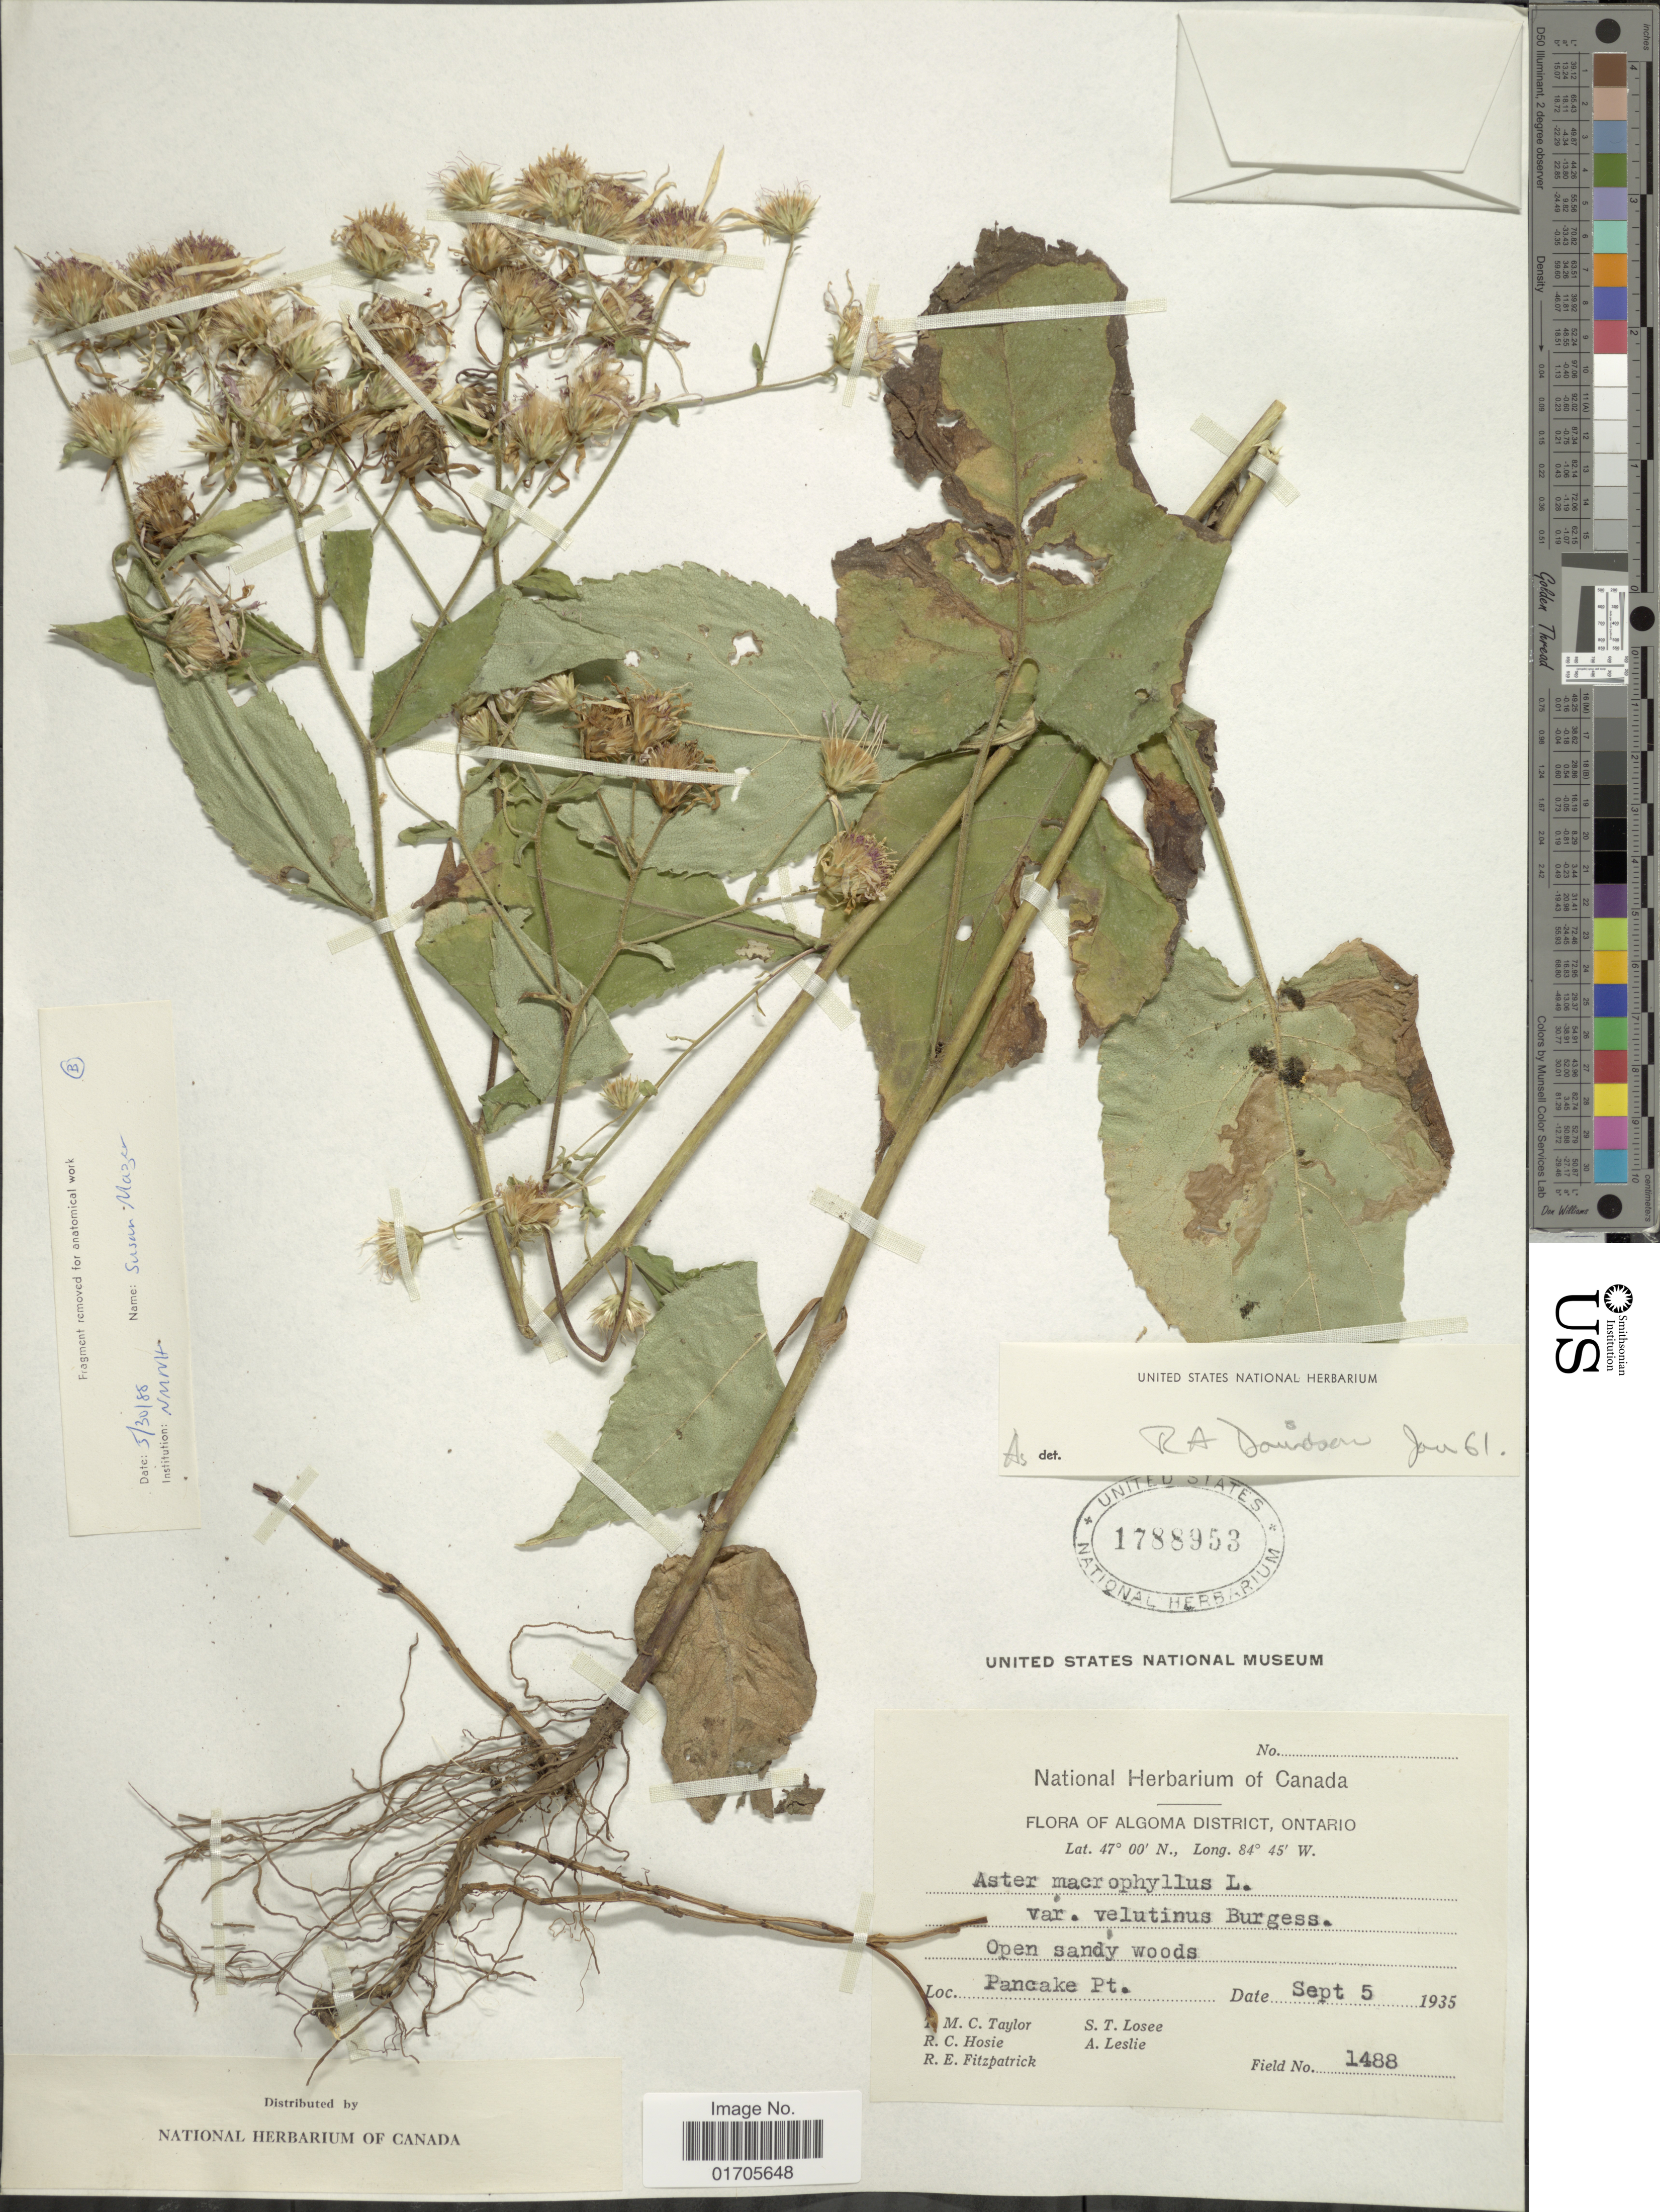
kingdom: Plantae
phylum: Tracheophyta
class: Magnoliopsida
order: Asterales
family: Asteraceae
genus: Eurybia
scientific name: Eurybia macrophylla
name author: (L.) Cass.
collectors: T. M. C. Taylor, R. Hosie, R. Fitzpatrick, S. Losee & A. Leslie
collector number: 1488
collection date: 1935-09-05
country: Canada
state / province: Ontario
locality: Algoma District, Ontario. Open sandy woods. Pancake Pt.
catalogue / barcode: US 1788953